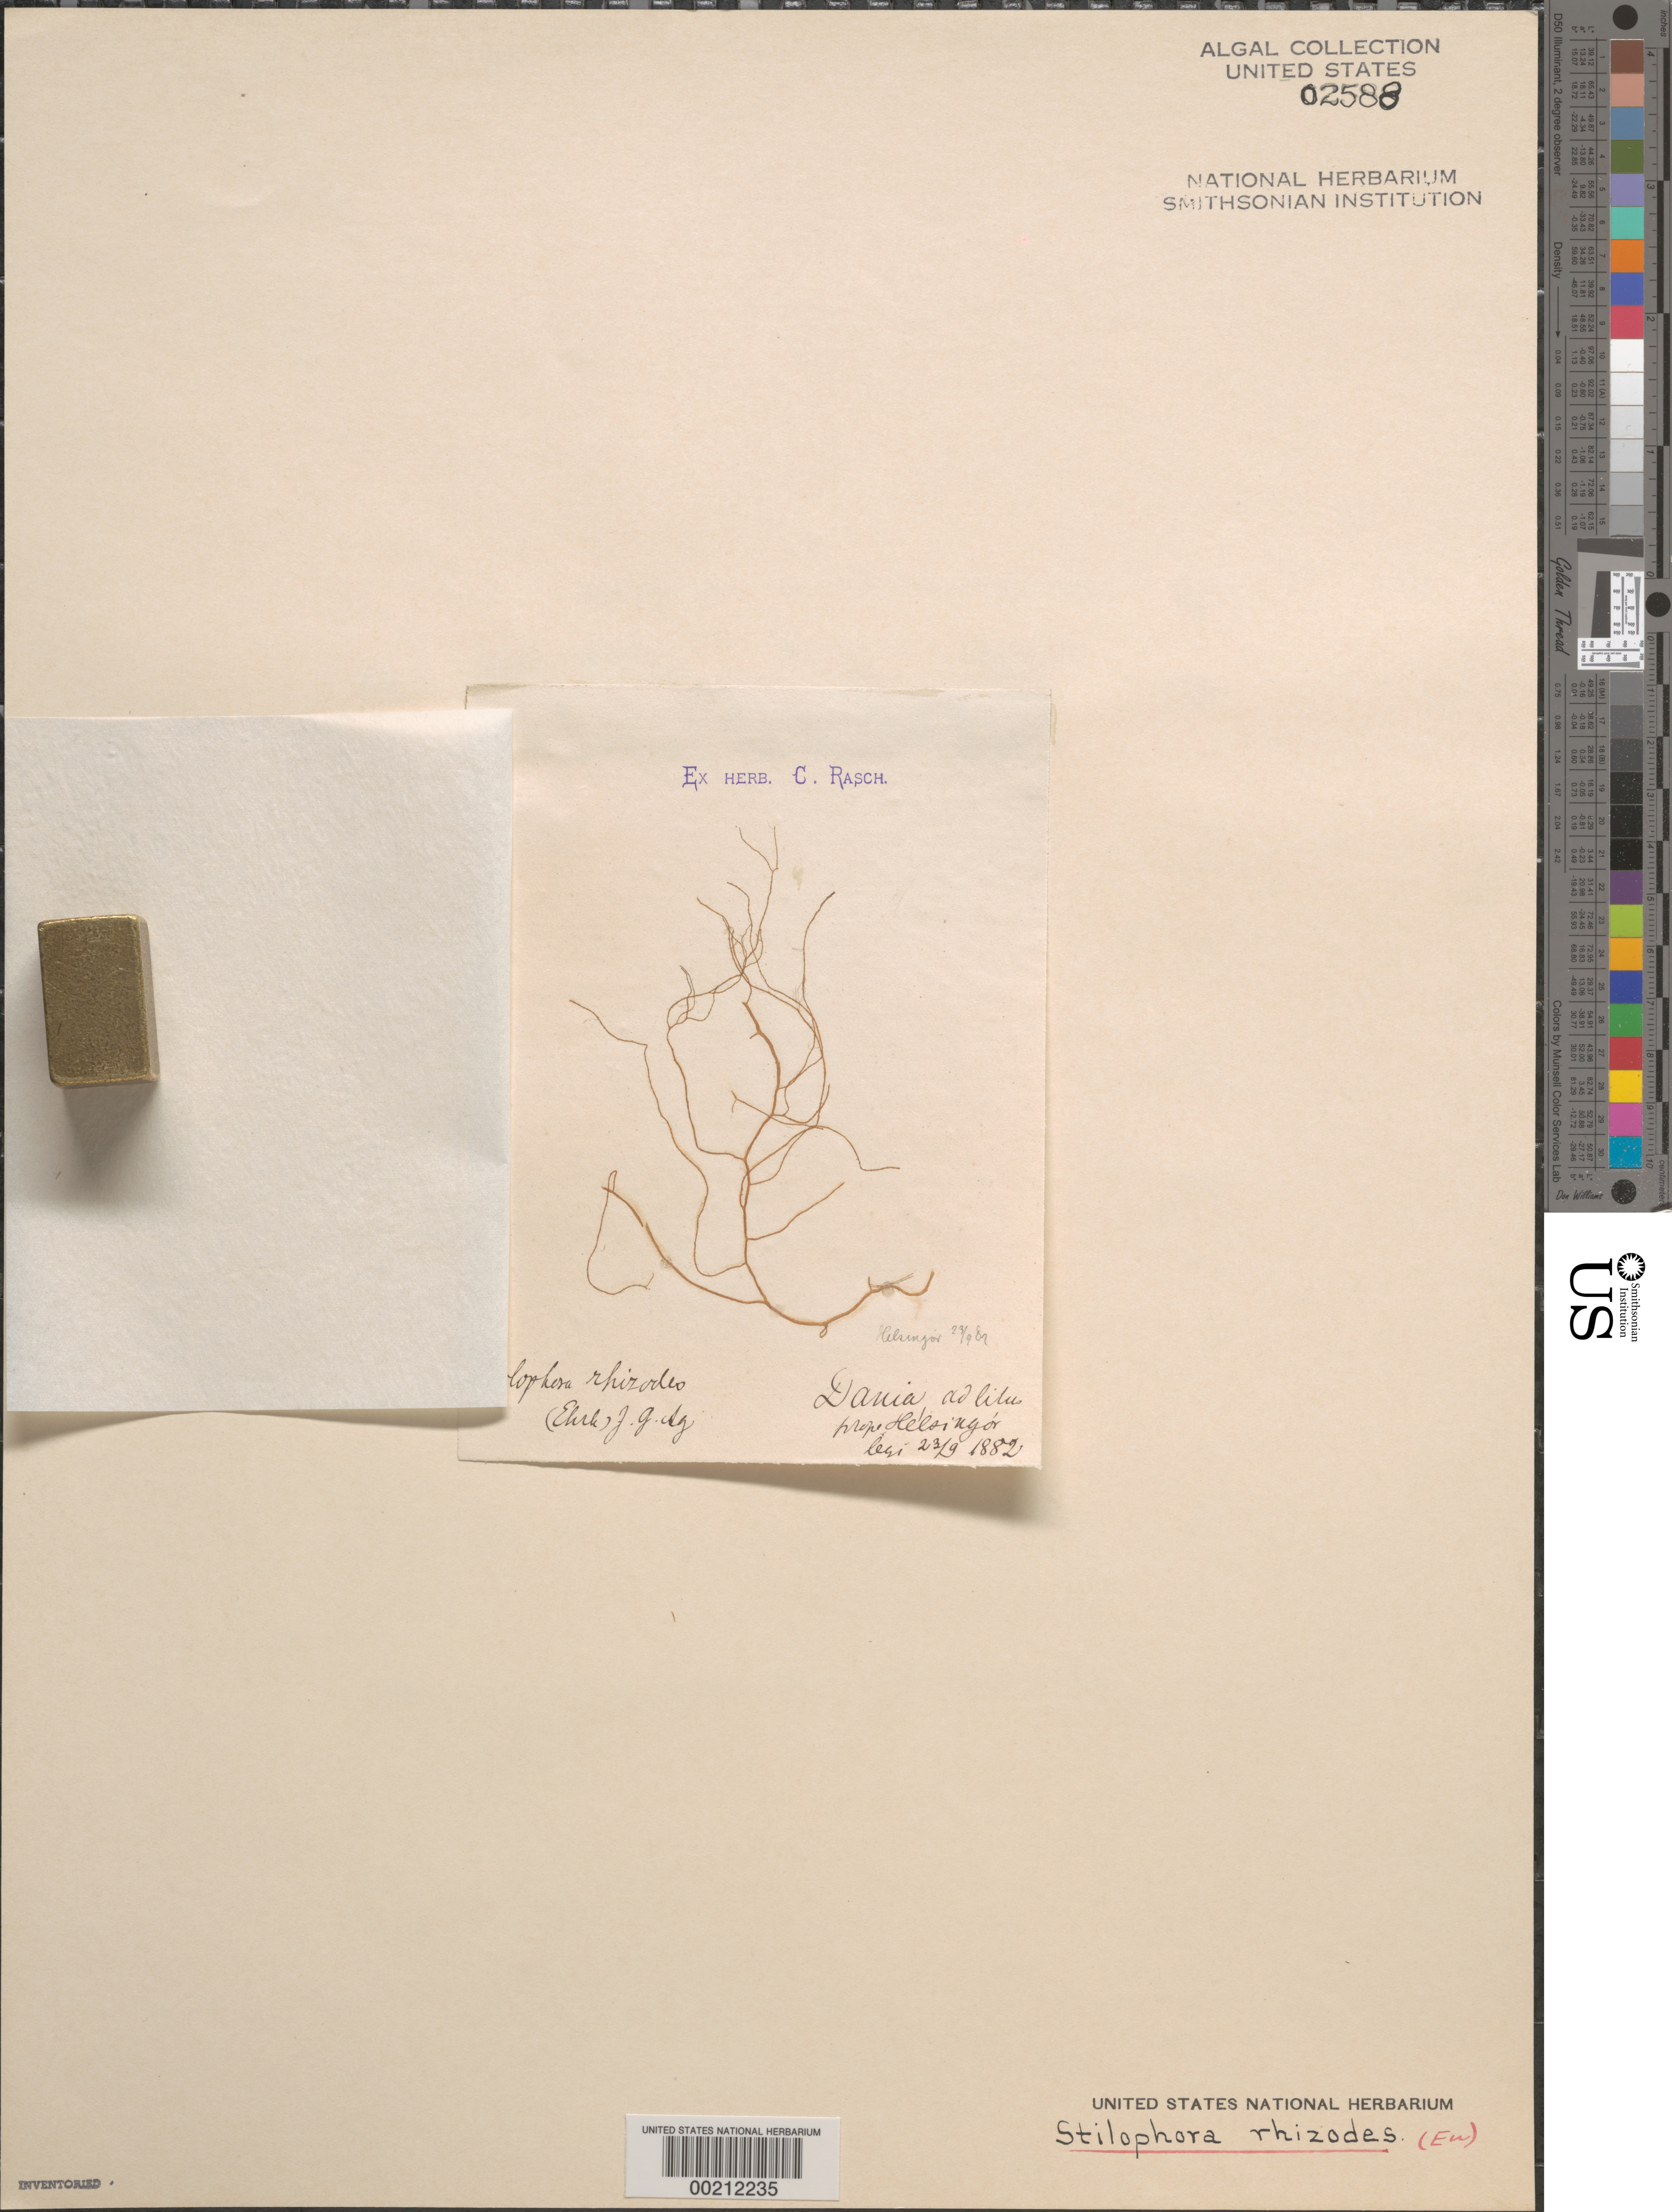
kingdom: Chromista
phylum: Ochrophyta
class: Phaeophyceae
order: Ectocarpales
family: Chordariaceae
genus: Stilophora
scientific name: Stilophora tenella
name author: (Esper) P.C. Silva in P.C. Silva et al.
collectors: C. Rasch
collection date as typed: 23 Sep 1882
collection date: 1882-09-23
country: Denmark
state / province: Hovedstaden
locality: Near Helsingor, Sjaelland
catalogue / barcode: US 2588